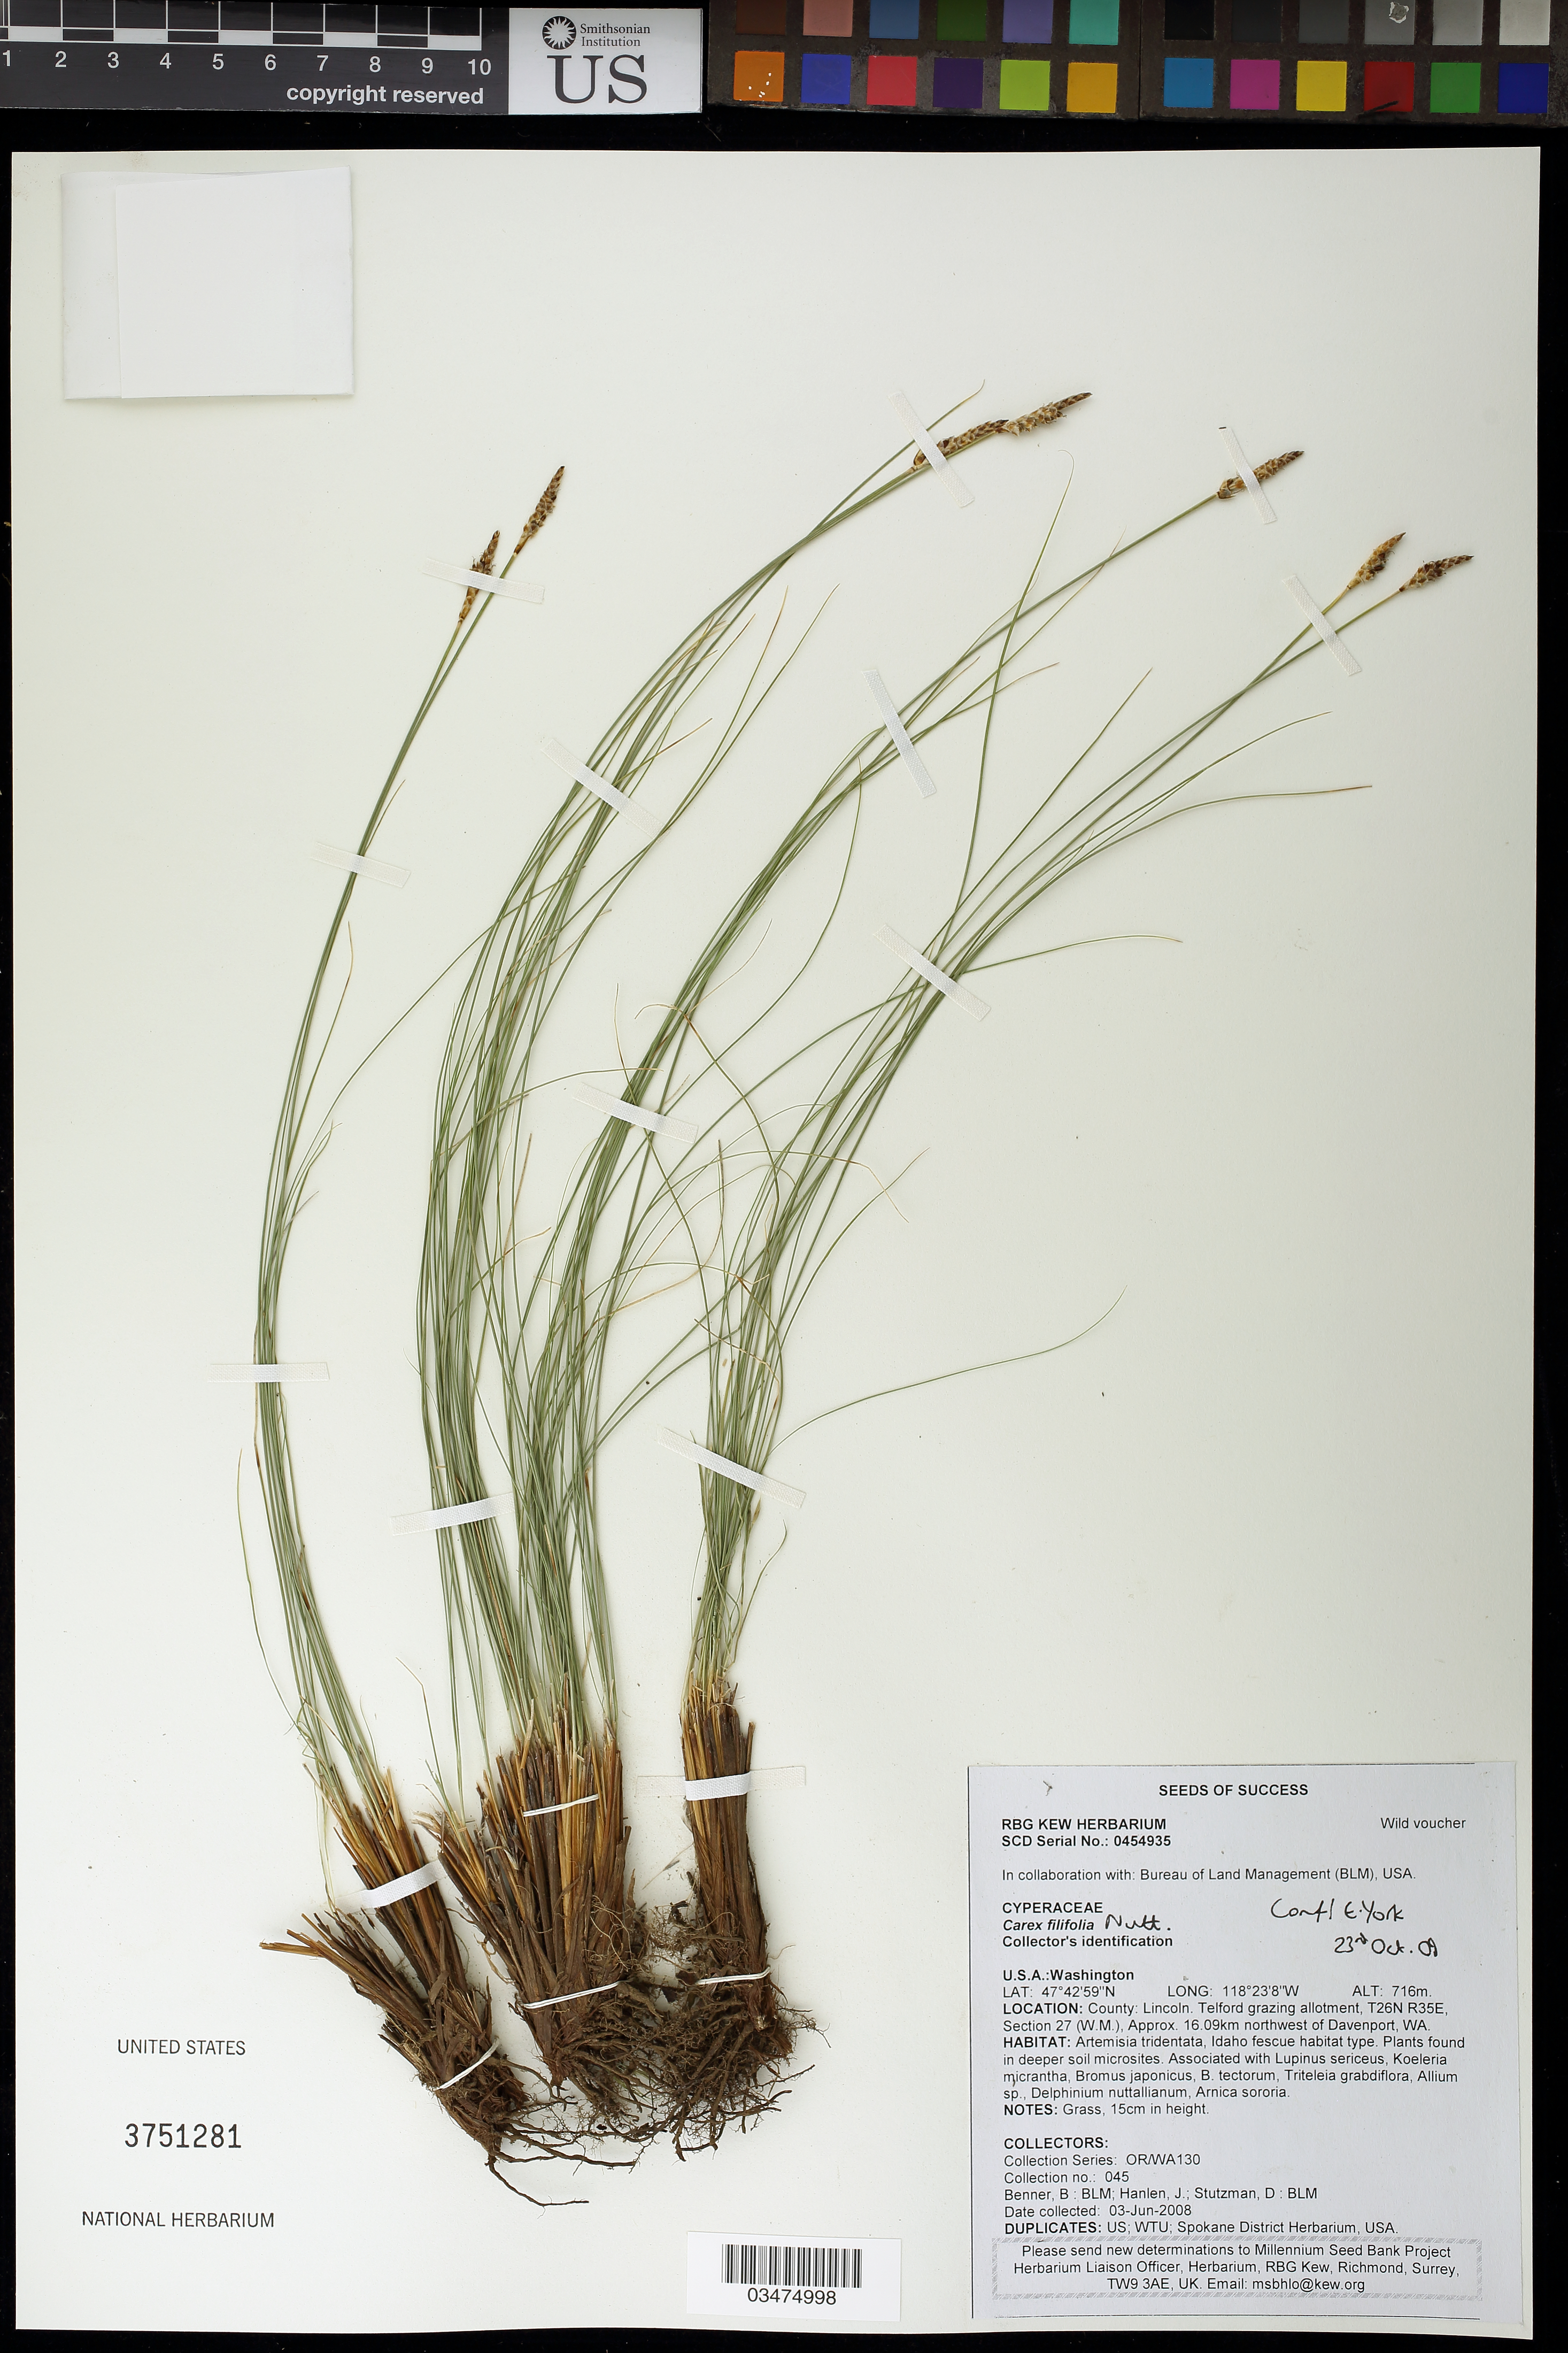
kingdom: Plantae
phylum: Tracheophyta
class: Liliopsida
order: Poales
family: Cyperaceae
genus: Carex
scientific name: Carex filifolia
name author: Nutt.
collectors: B. Benner, J. Hanlen & D. Stutzman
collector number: OR/WA130-045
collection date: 2008-06-03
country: United States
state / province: Washington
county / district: Lincoln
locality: Telford grazing allotment, 16.09 km NW of Davenport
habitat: Deeper soil microsites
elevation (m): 218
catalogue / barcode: US 3751281